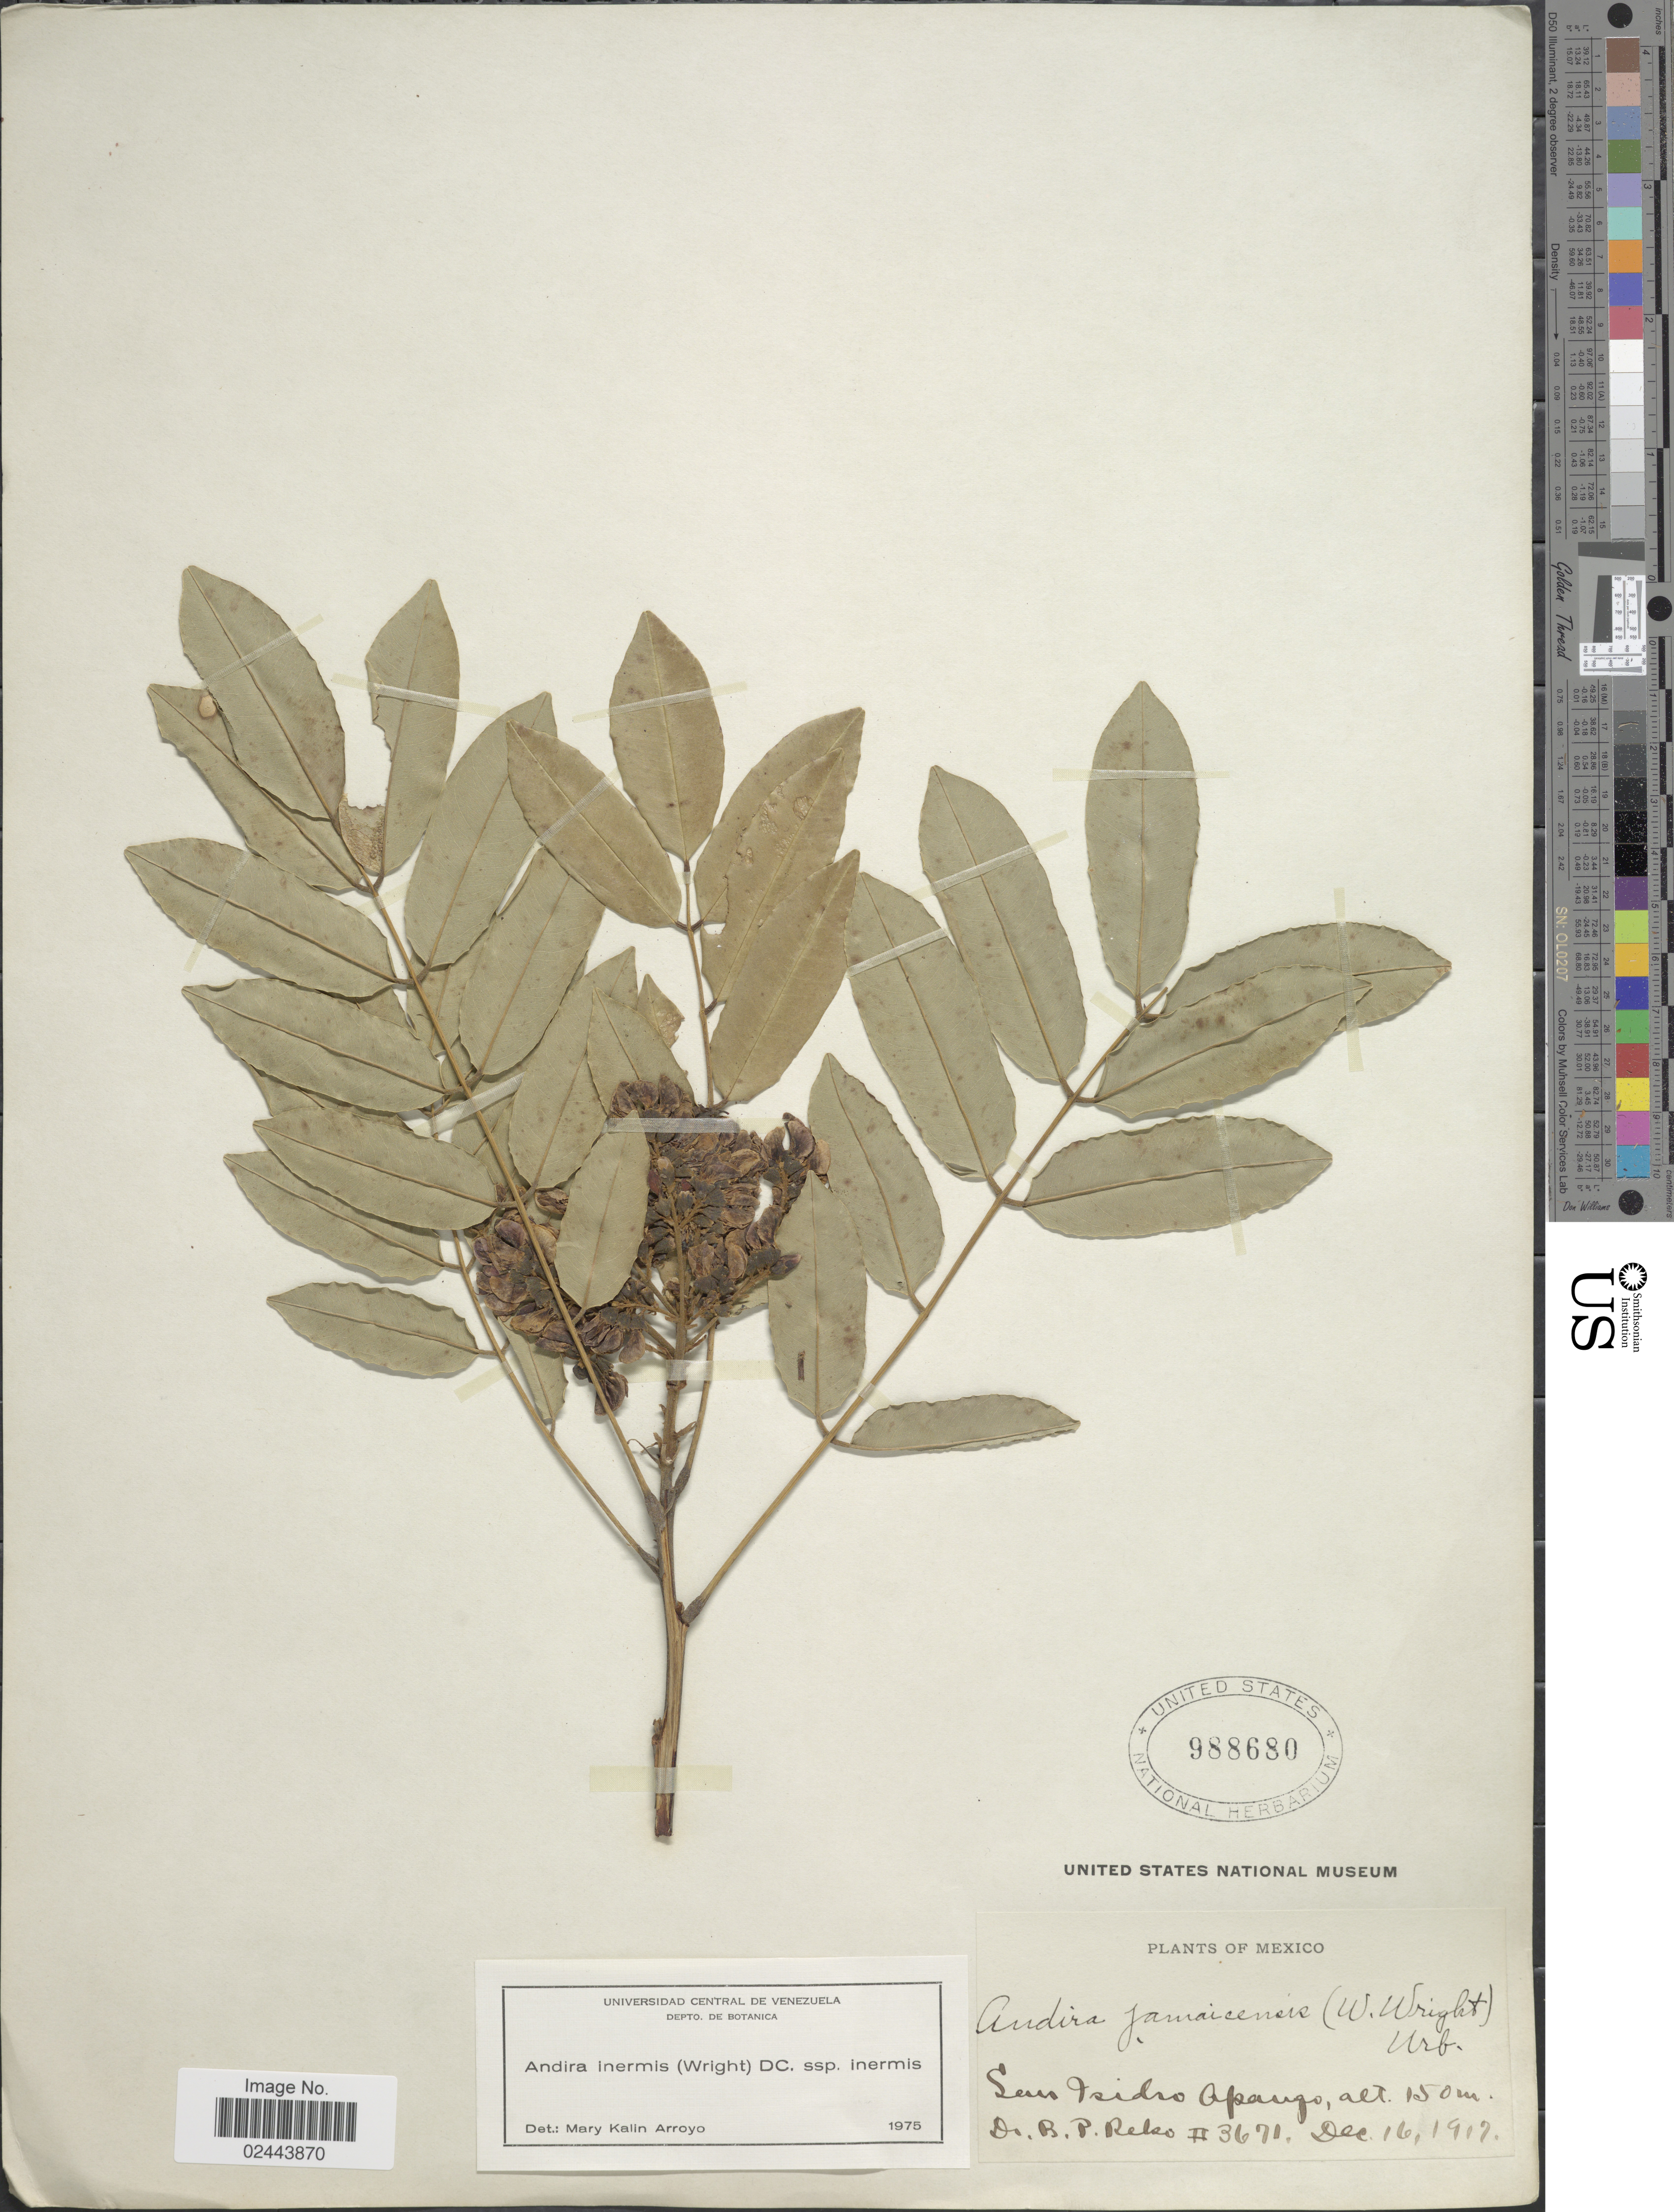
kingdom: Plantae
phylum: Tracheophyta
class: Magnoliopsida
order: Fabales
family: Fabaceae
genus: Andira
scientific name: Andira inermis subsp. inermis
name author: (W. Wright) Kunth ex DC.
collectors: B. P. Reko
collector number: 3671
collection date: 1917-12-16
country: Mexico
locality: San Isidro Apango.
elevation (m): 150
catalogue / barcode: US 988680